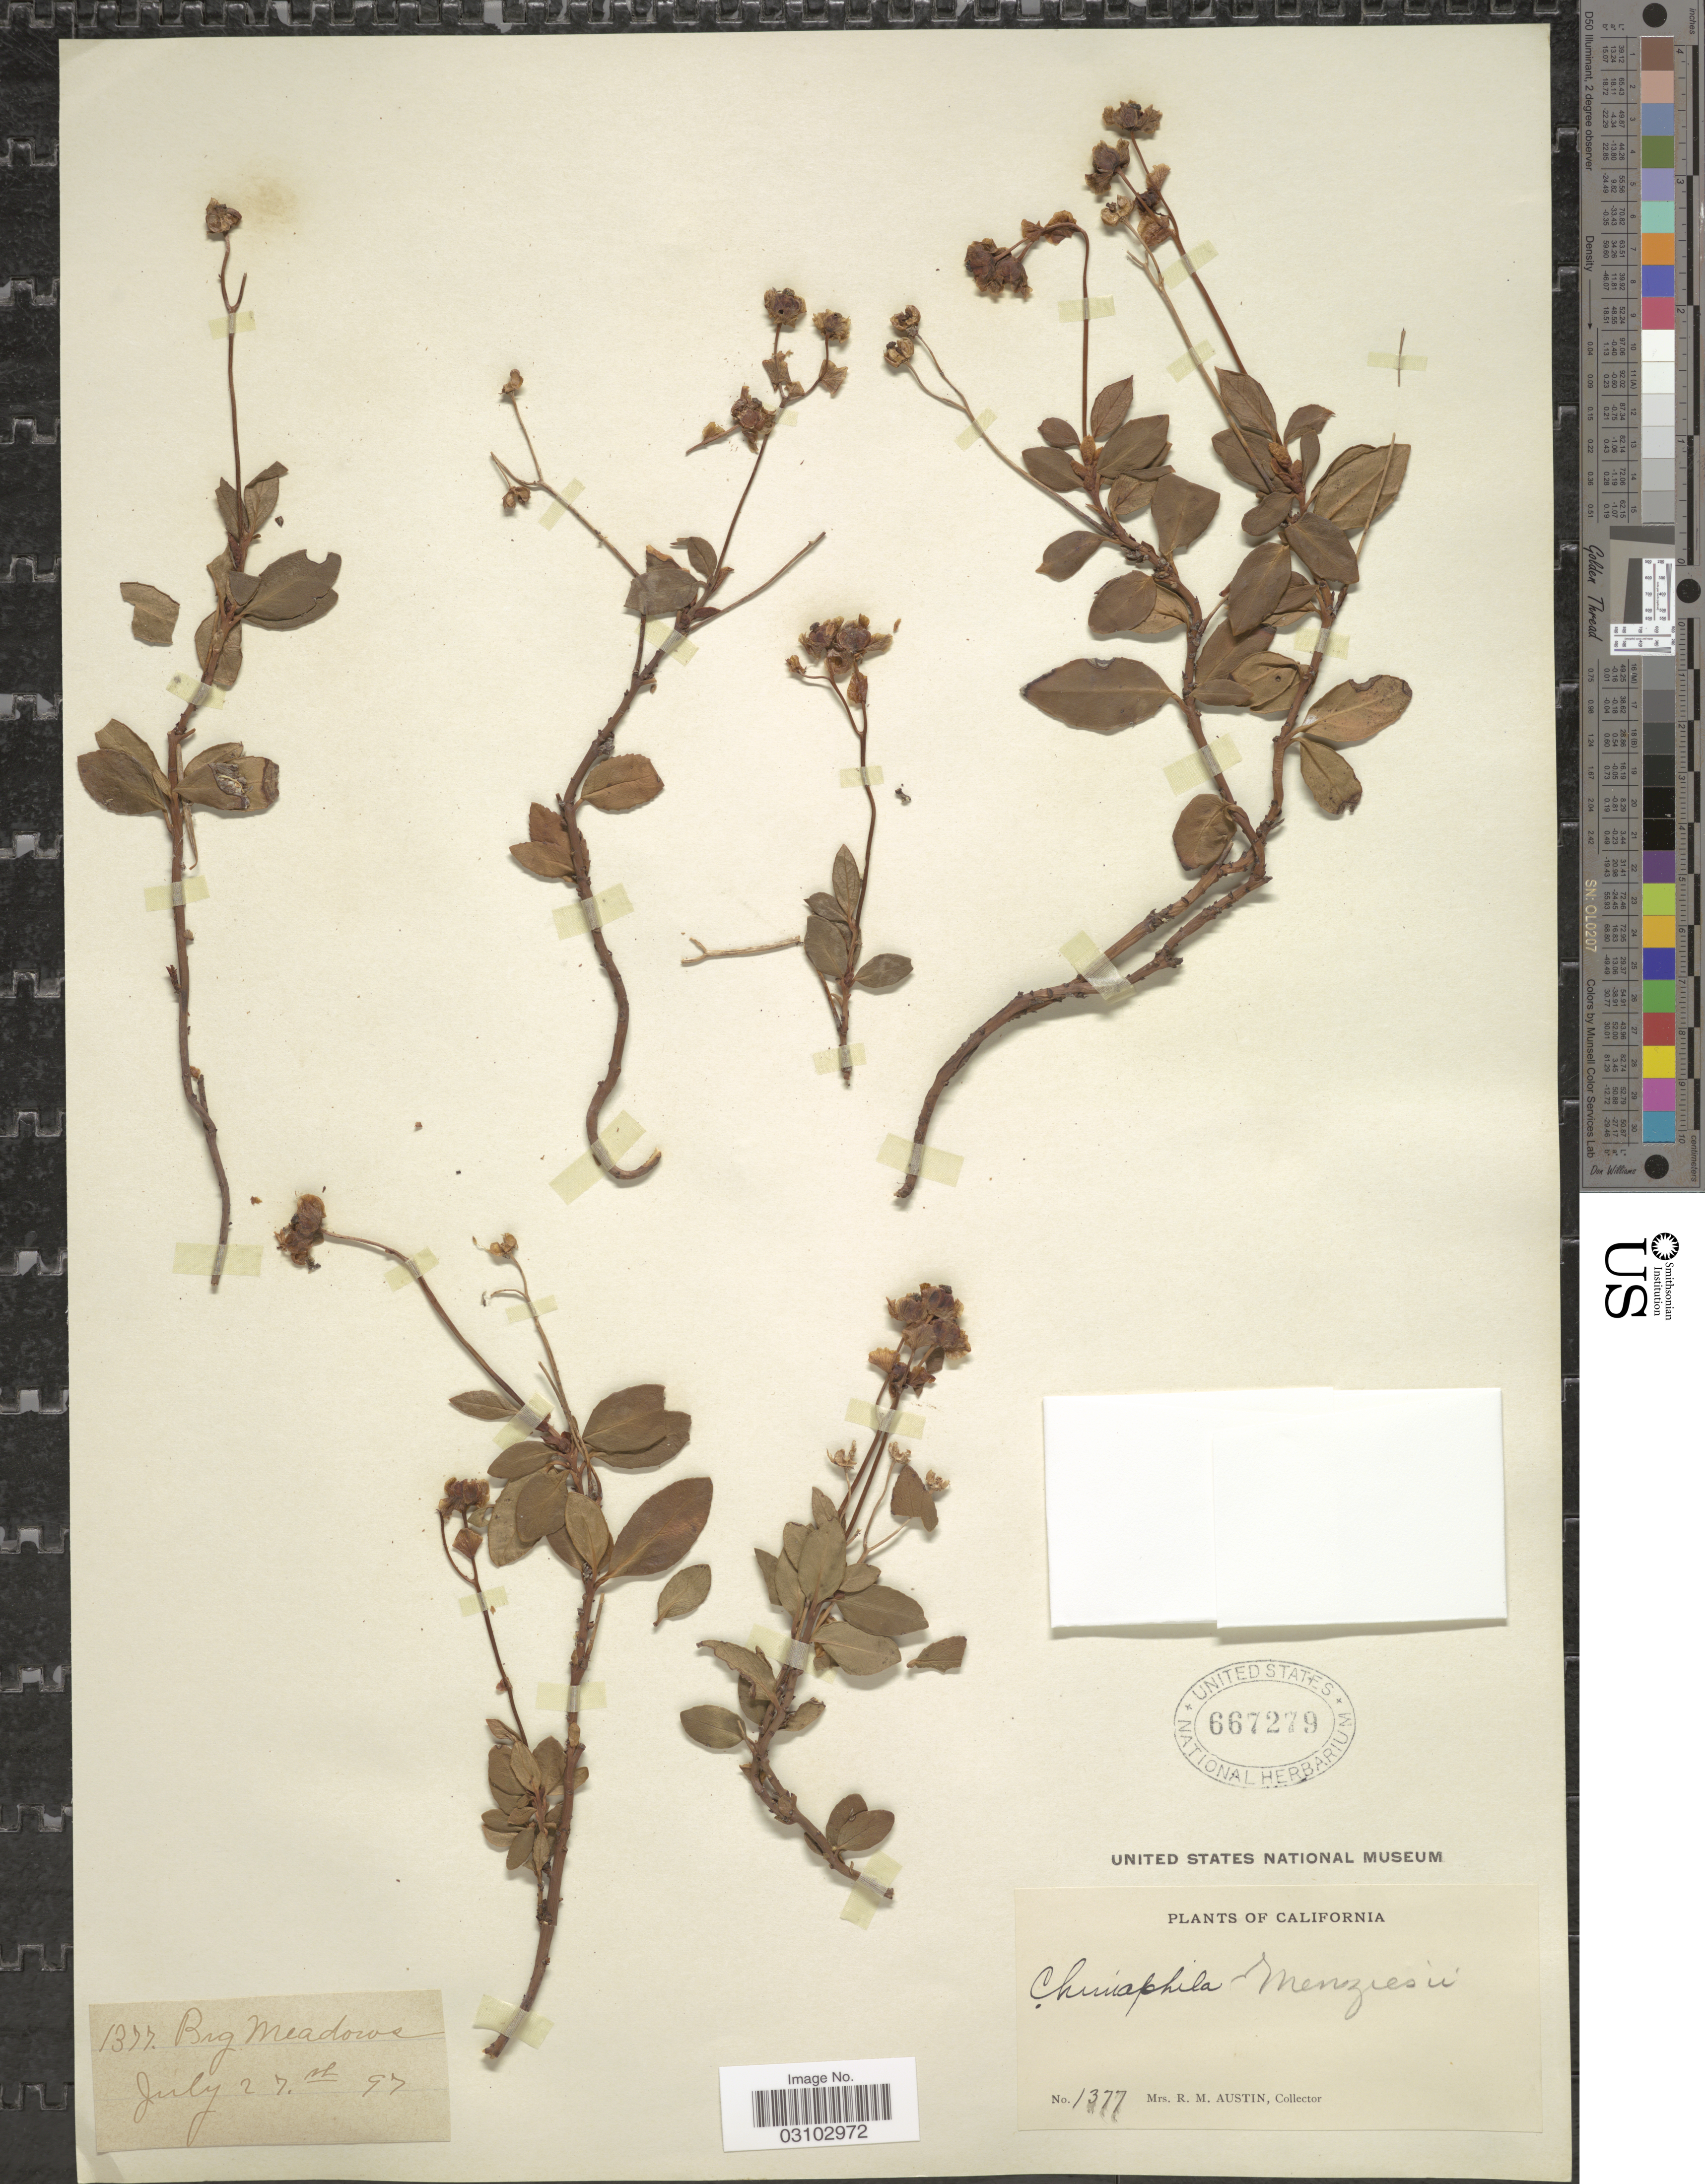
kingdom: Plantae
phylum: Tracheophyta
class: Magnoliopsida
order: Ericales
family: Ericaceae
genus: Chimaphila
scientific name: Chimaphila menziesii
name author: (R. Br. ex G. Don) Spreng.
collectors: R. Austin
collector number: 1377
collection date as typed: Transcribed d/m/y: 27/7/97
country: United States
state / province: California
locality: Big meadows.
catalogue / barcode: US 667279